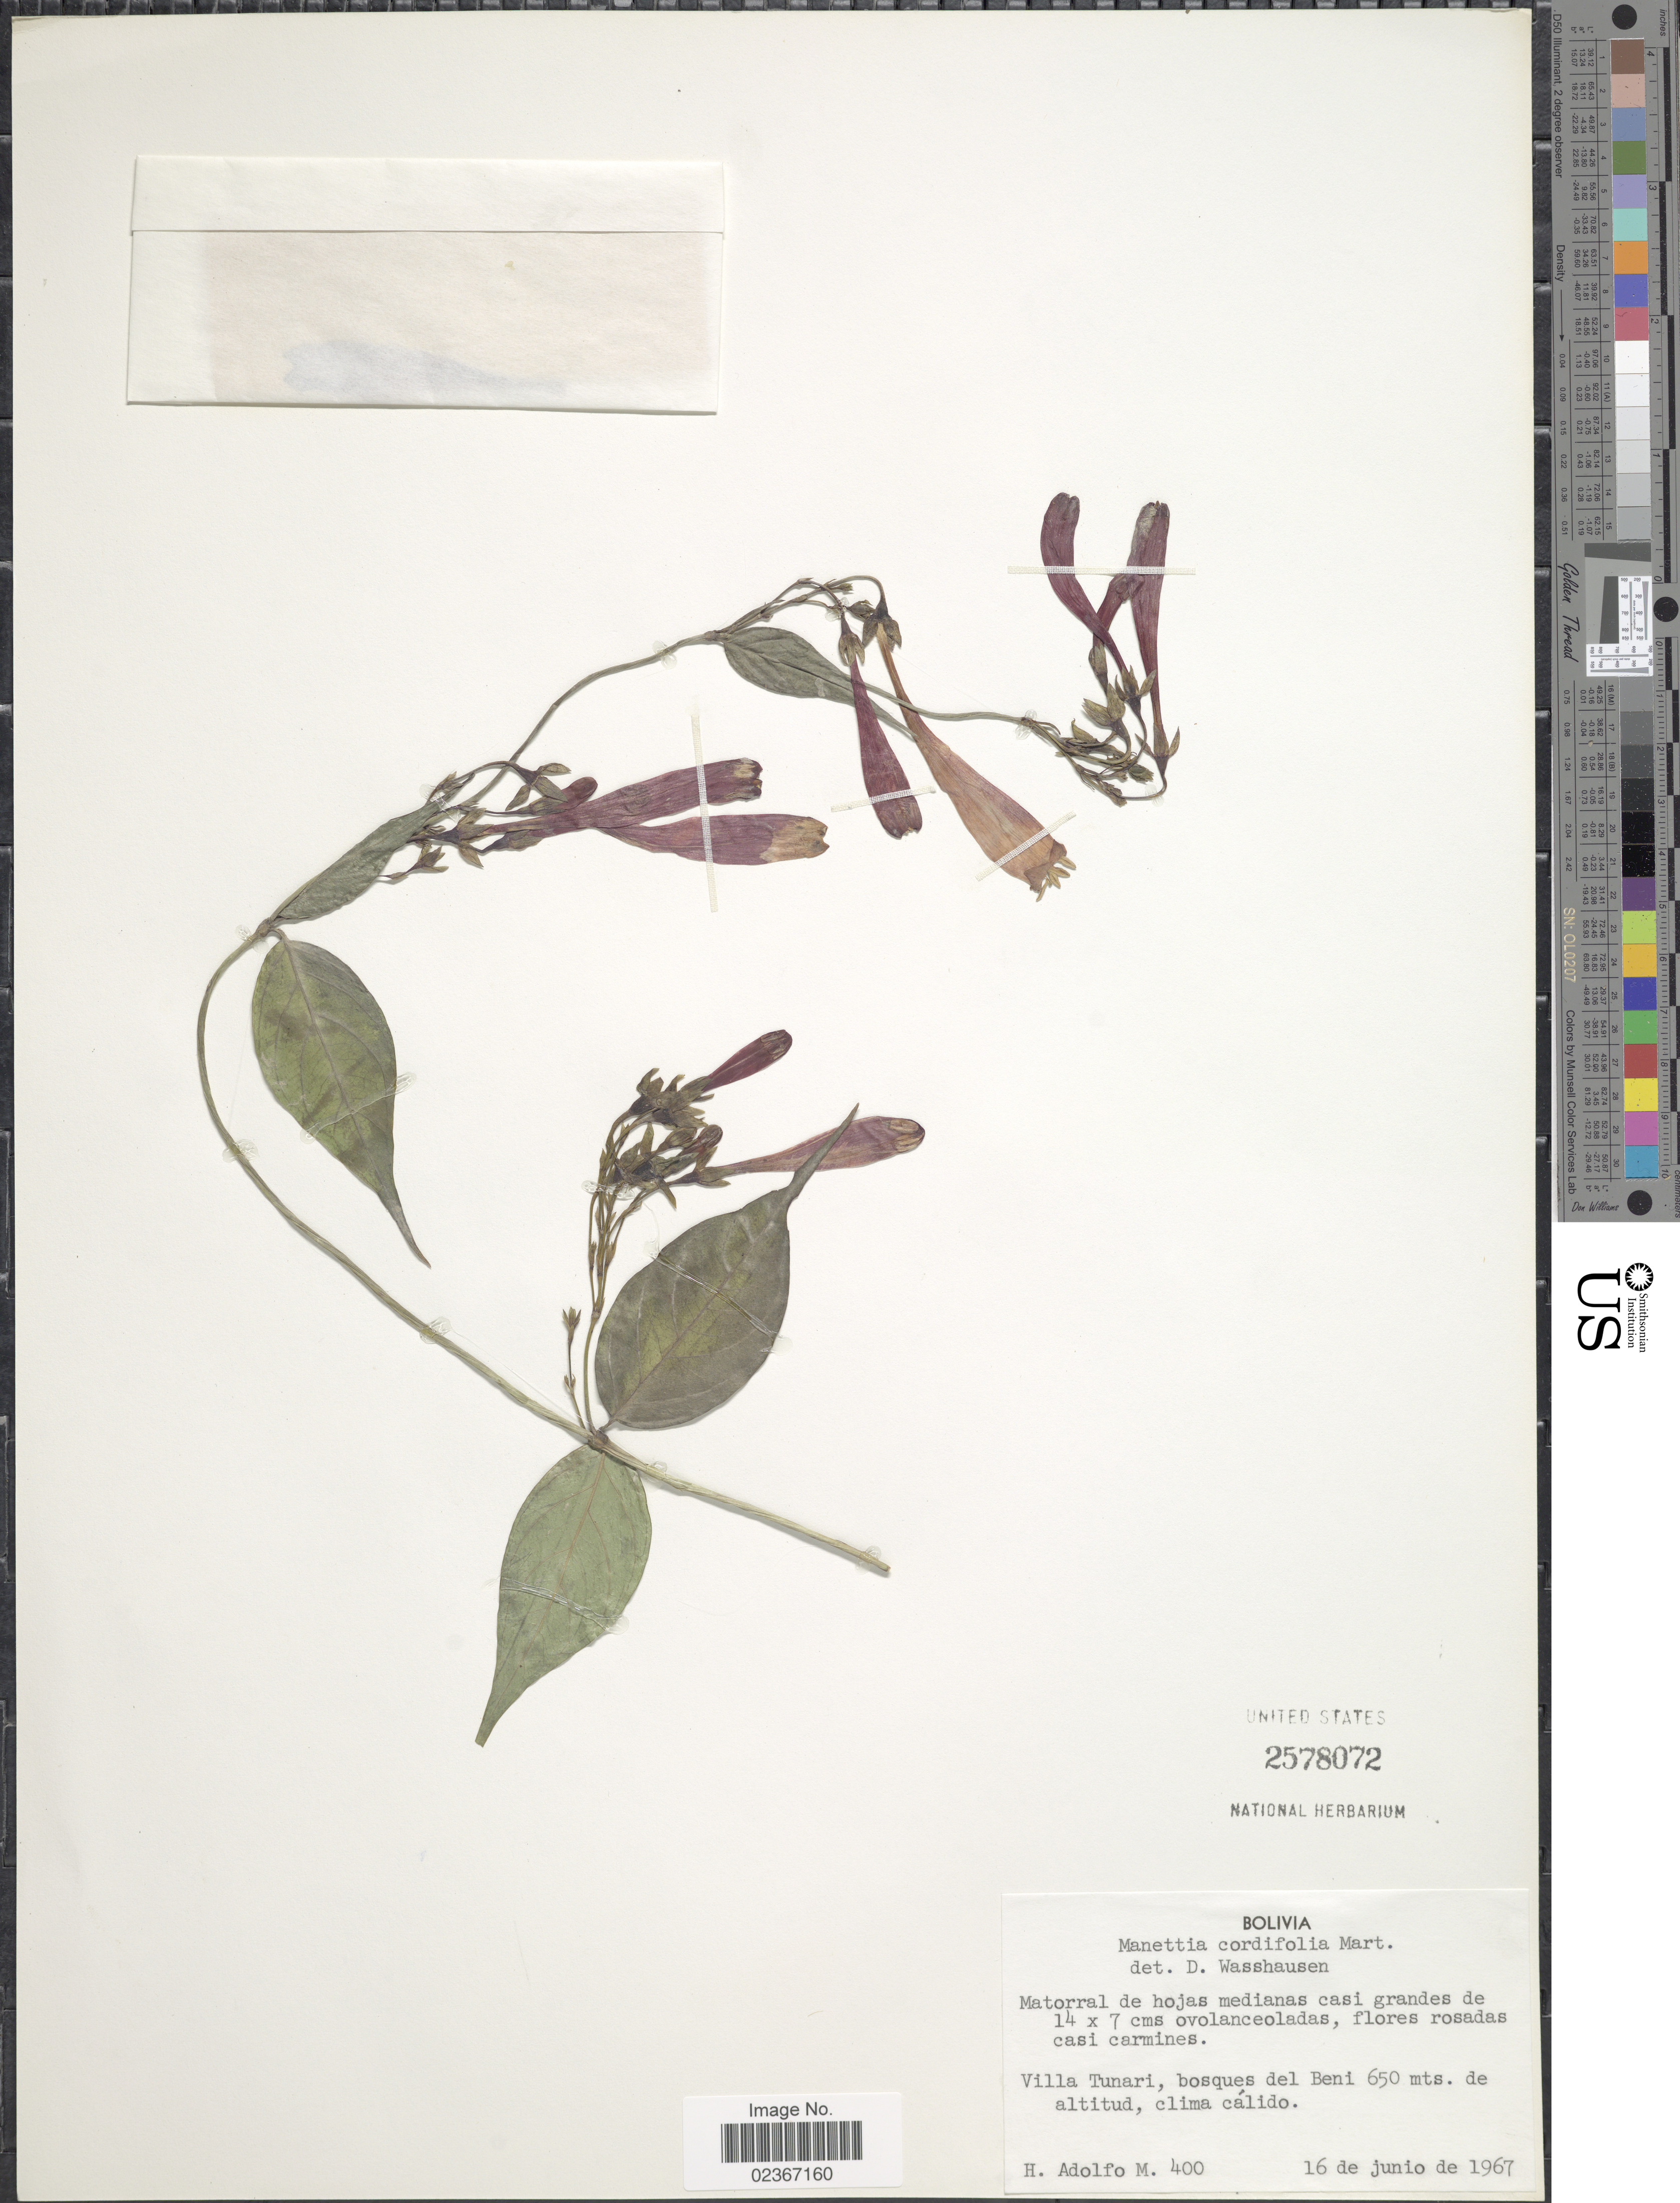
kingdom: Plantae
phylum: Tracheophyta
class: Magnoliopsida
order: Gentianales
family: Rubiaceae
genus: Manettia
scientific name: Manettia cordifolia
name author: Mart.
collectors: Bro. Adolfo M.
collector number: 400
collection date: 1967-06-16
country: Bolivia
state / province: Beni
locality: Villa Tunari, bosques del Beni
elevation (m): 650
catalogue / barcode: US 2578072